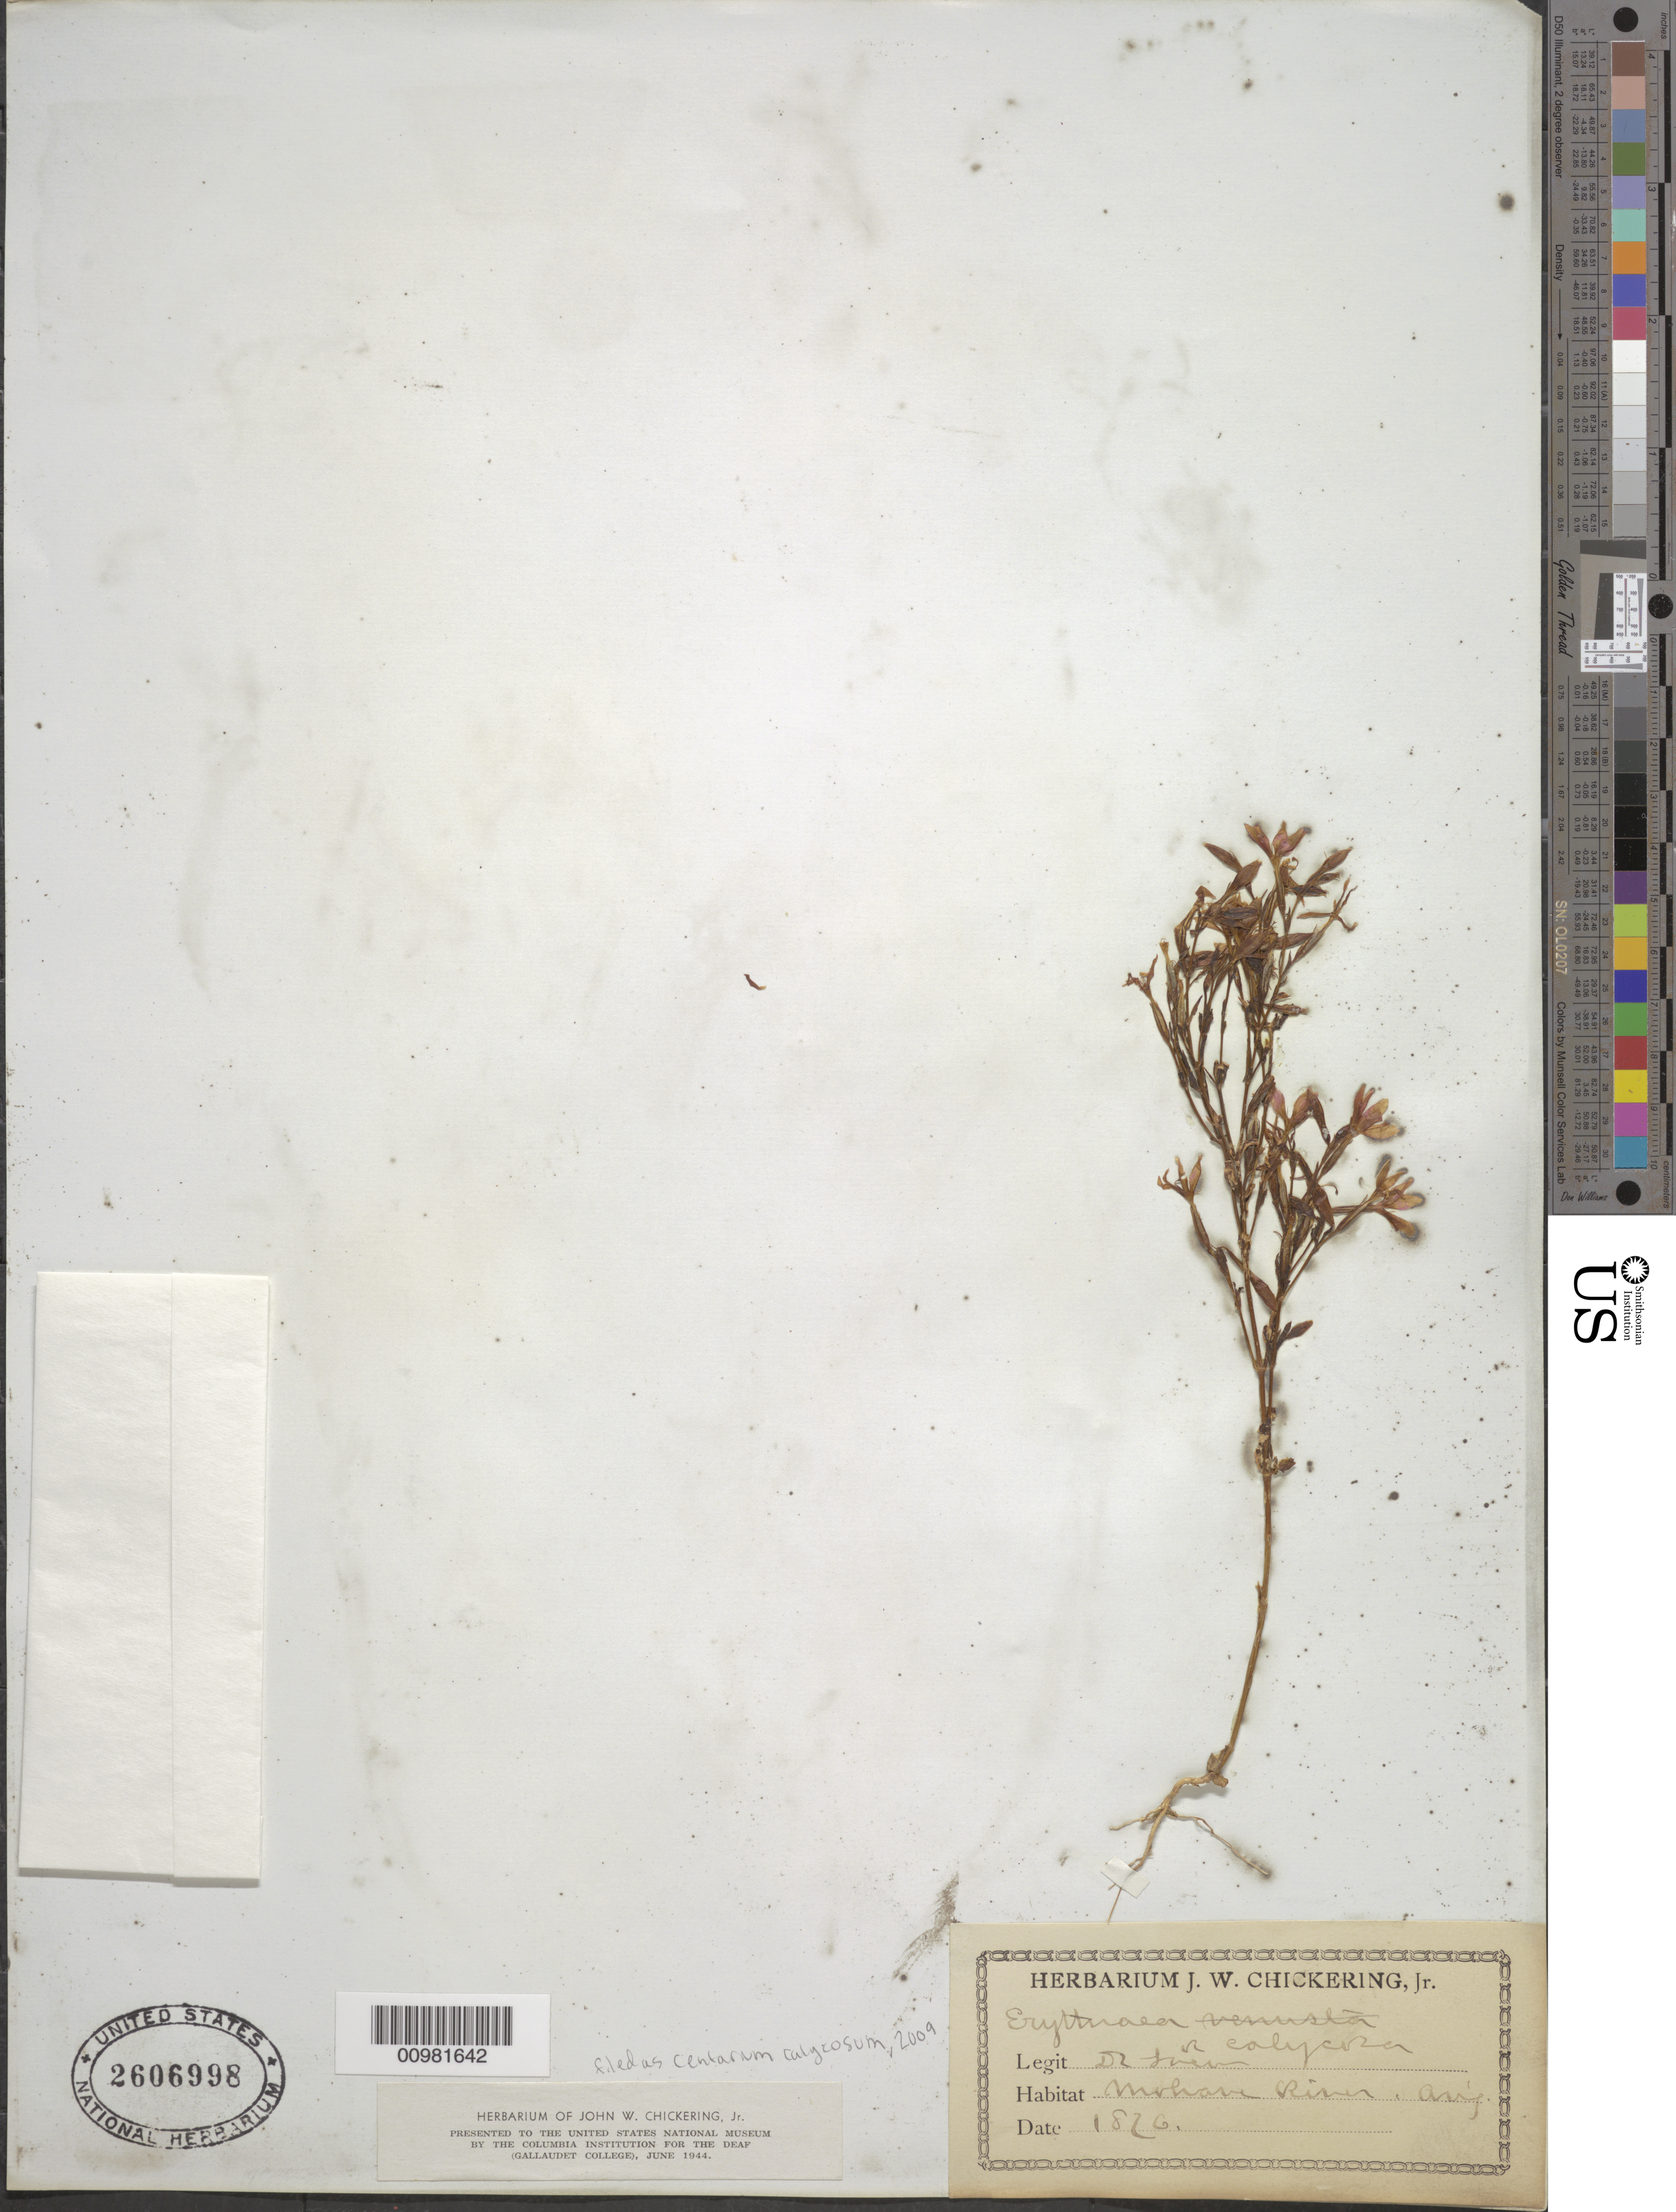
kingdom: Plantae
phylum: Tracheophyta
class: Magnoliopsida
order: Gentianales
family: Gentianaceae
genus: Centaurium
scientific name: Centaurium calycosum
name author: (Buckley) Buckley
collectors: J. W. Chickering Jr.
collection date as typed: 1826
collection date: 1826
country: United States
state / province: Arizona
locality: Mvhave(?) River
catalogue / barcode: US 2606998